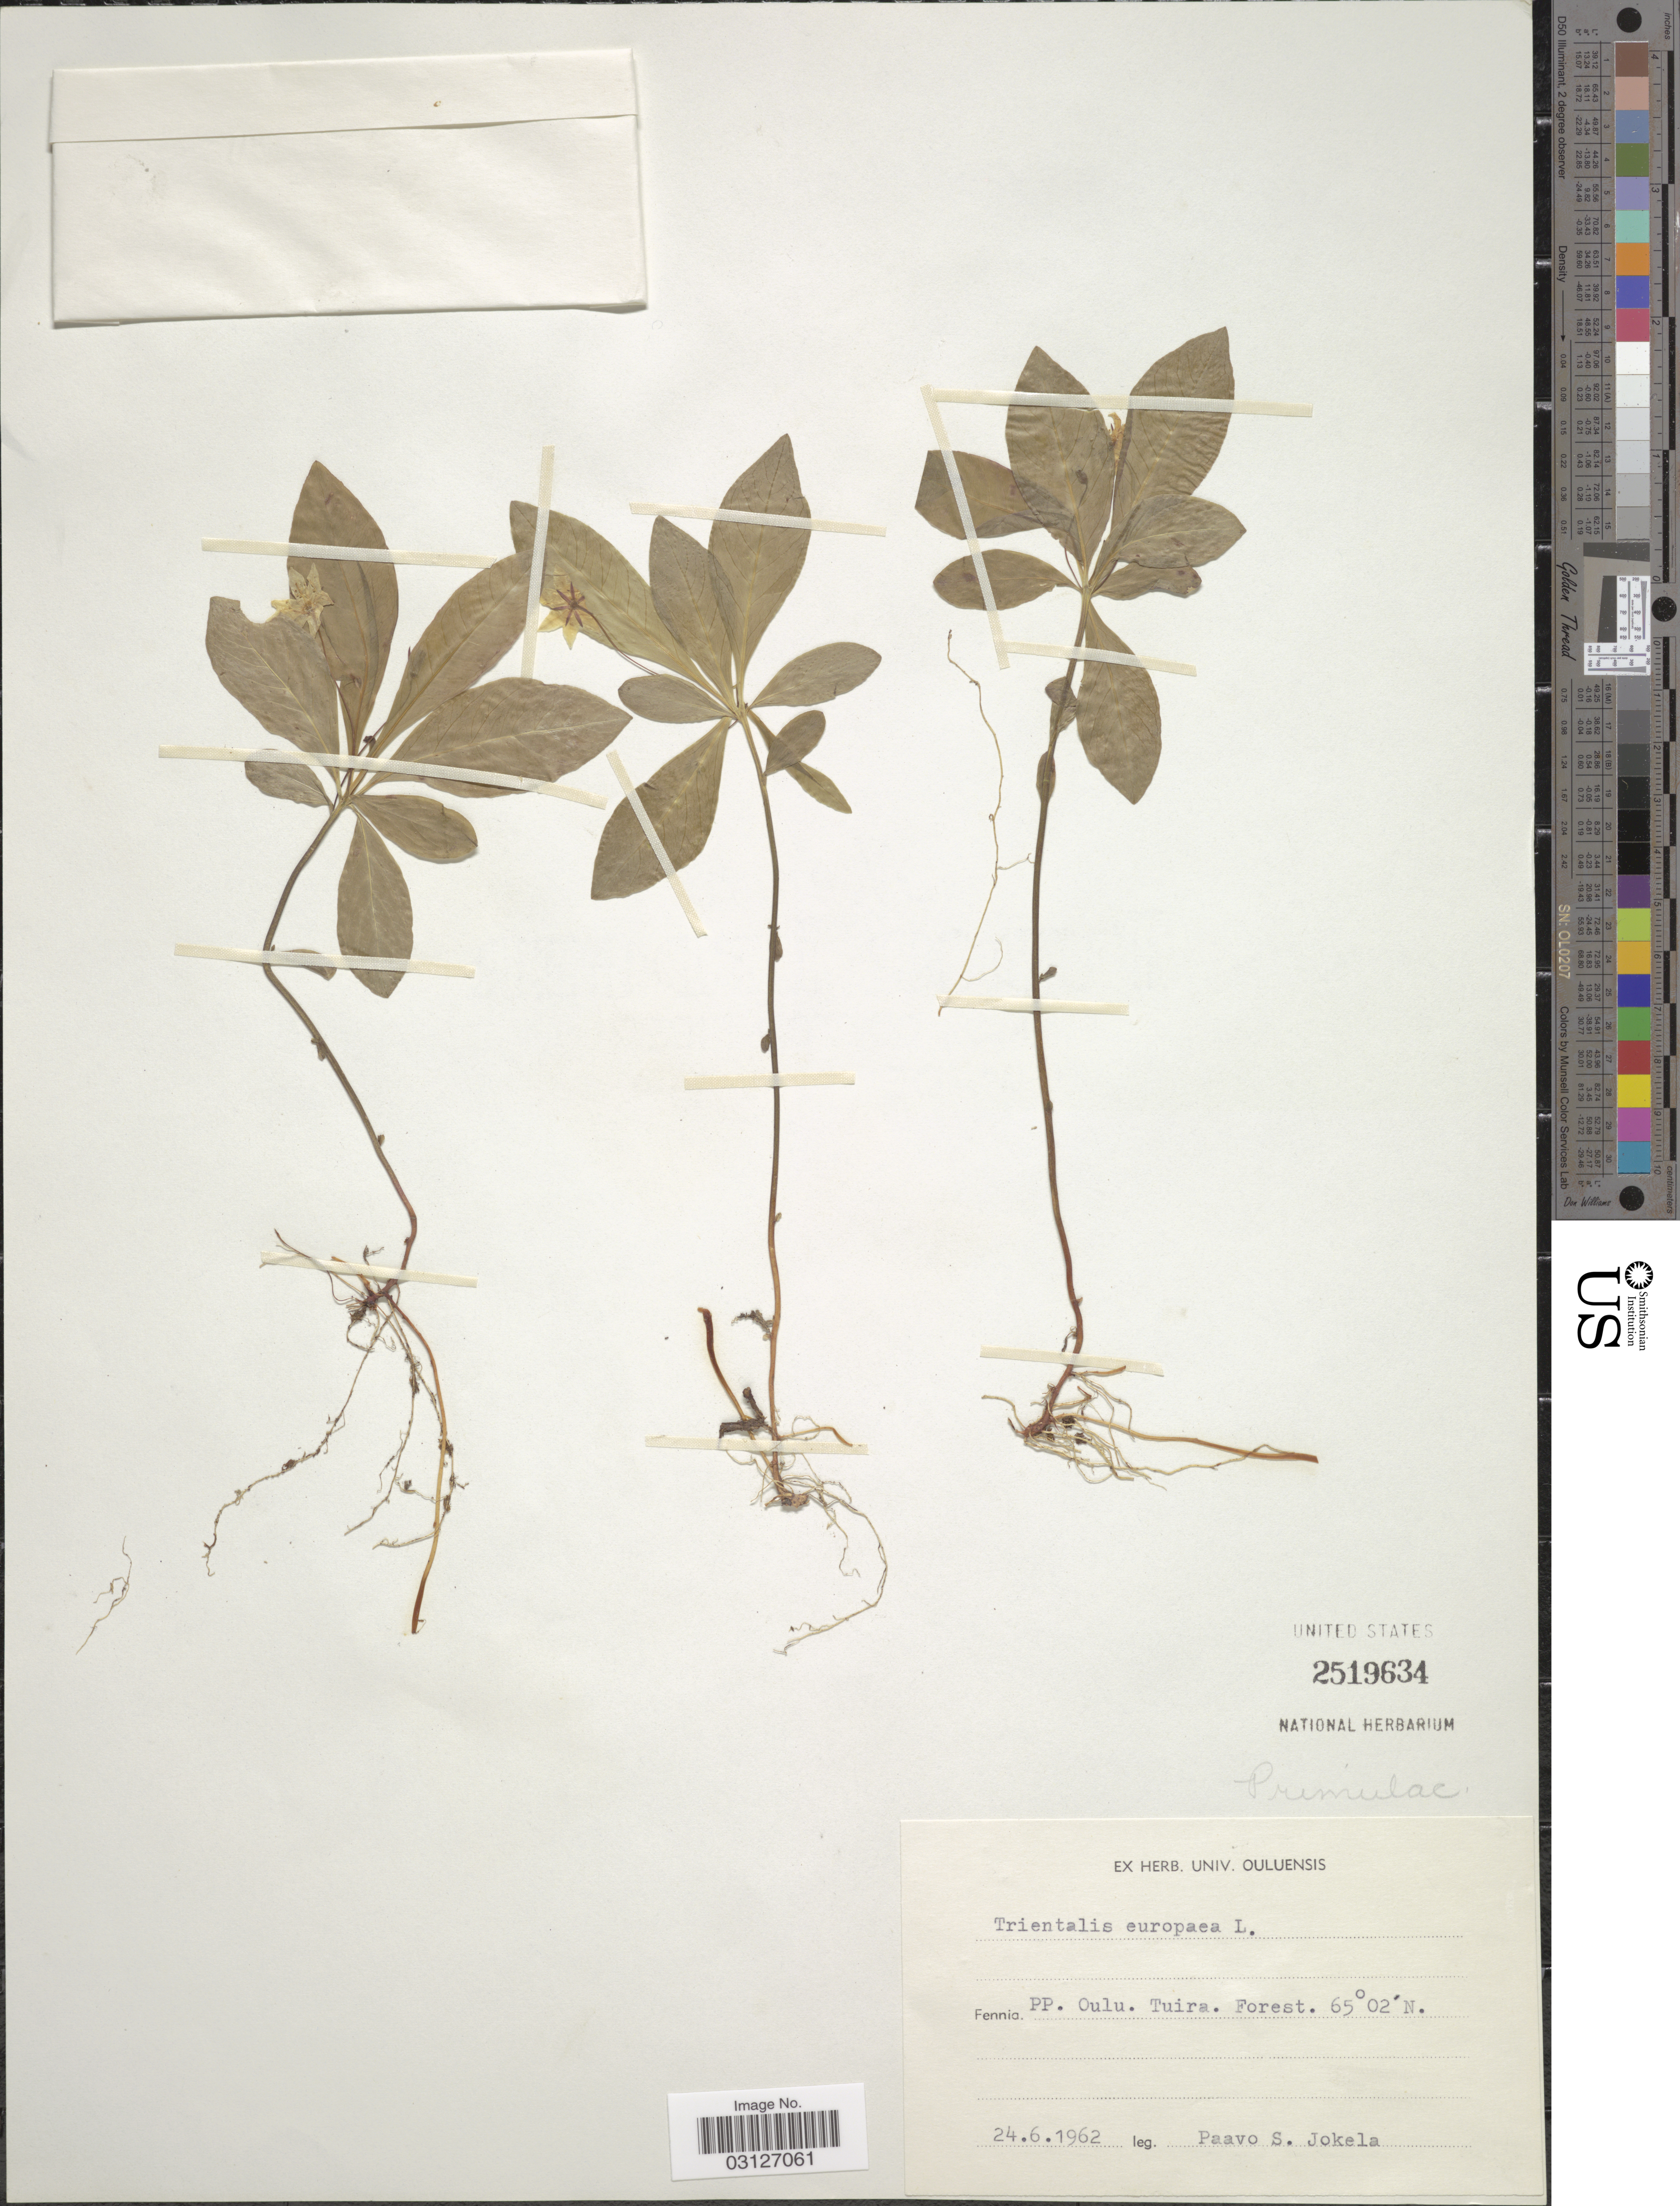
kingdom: Plantae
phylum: Tracheophyta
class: Magnoliopsida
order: Ericales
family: Primulaceae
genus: Trientalis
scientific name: Trientalis europaea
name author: L.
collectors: P. Jokela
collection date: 1962-06-24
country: Finland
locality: Fennia. PP. Oulu. Tuira.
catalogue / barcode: US 2519634